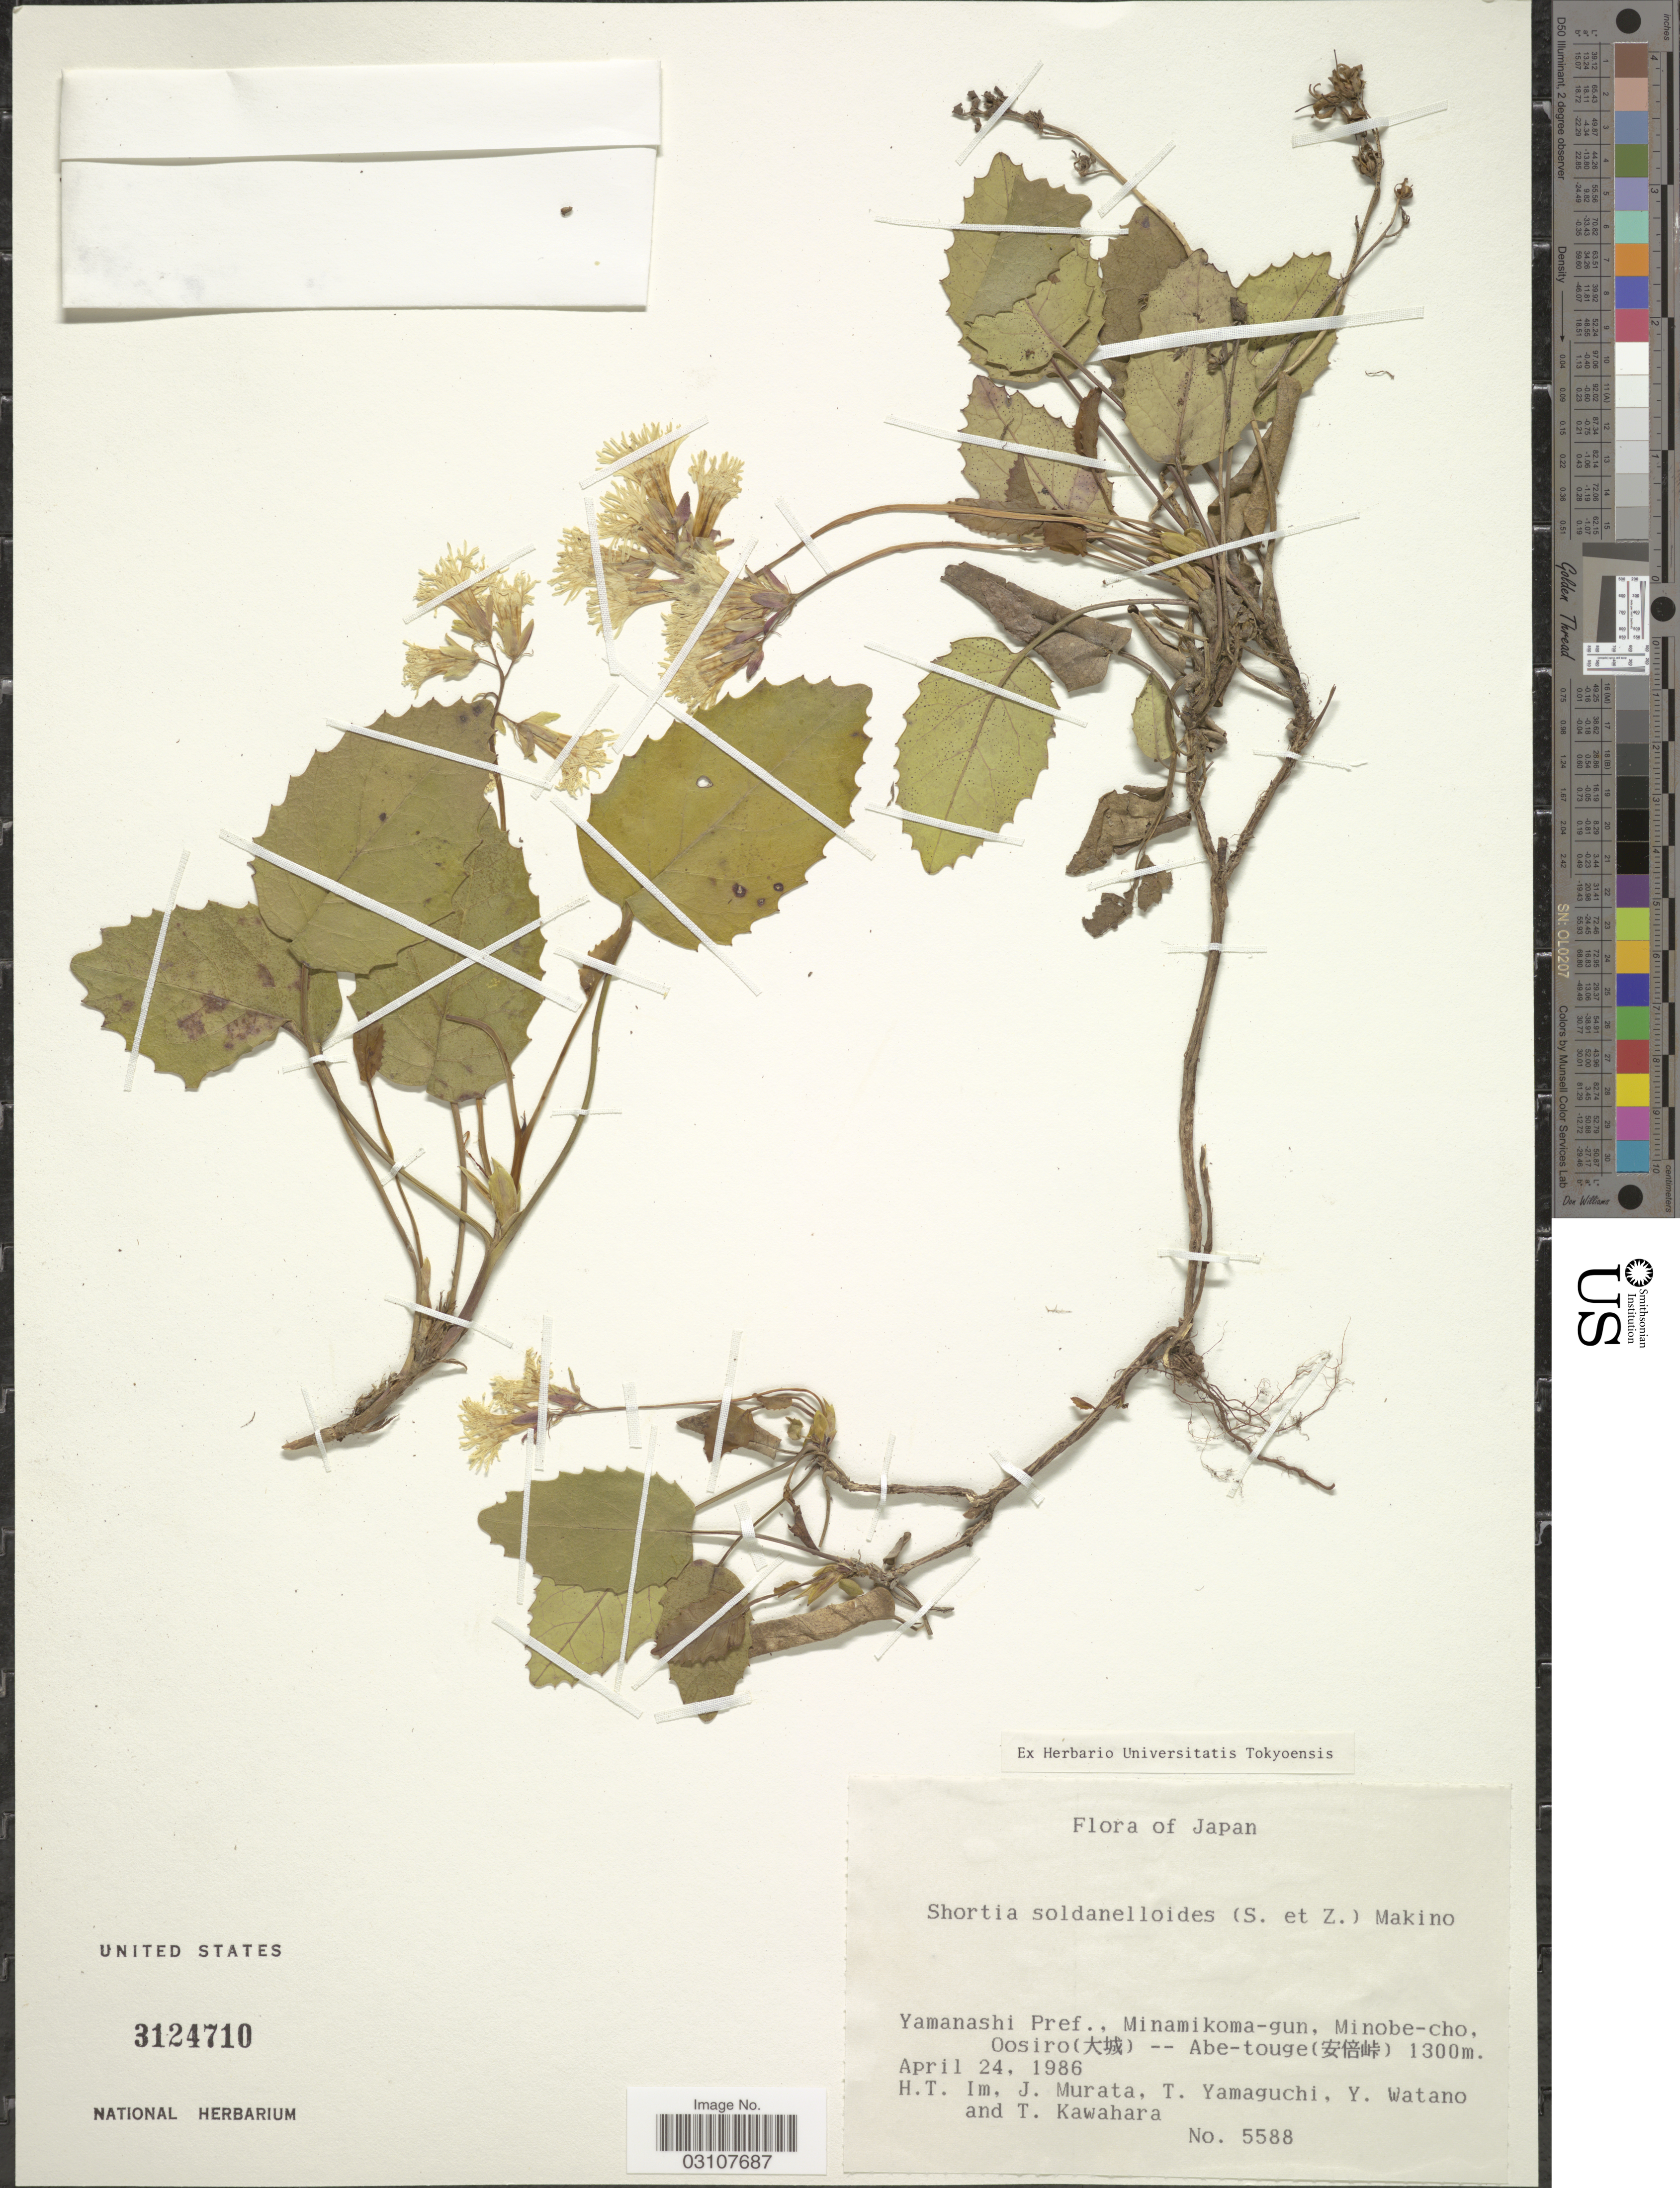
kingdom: Plantae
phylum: Tracheophyta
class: Magnoliopsida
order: Ericales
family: Diapensiaceae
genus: Shortia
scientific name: Shortia soldanelloides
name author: (Siebold & Zucc.) Makino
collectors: H. Im, J. Murata, T. Yamaguchi, Y. Watano & T. Kawahara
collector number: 5588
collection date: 1986-04-24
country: Japan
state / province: Yamanasi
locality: Yamanashi Pref., Minamikoma-gun, Minobe-cho, Oosiro -- Abe-touge.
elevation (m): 1300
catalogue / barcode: US 3124710